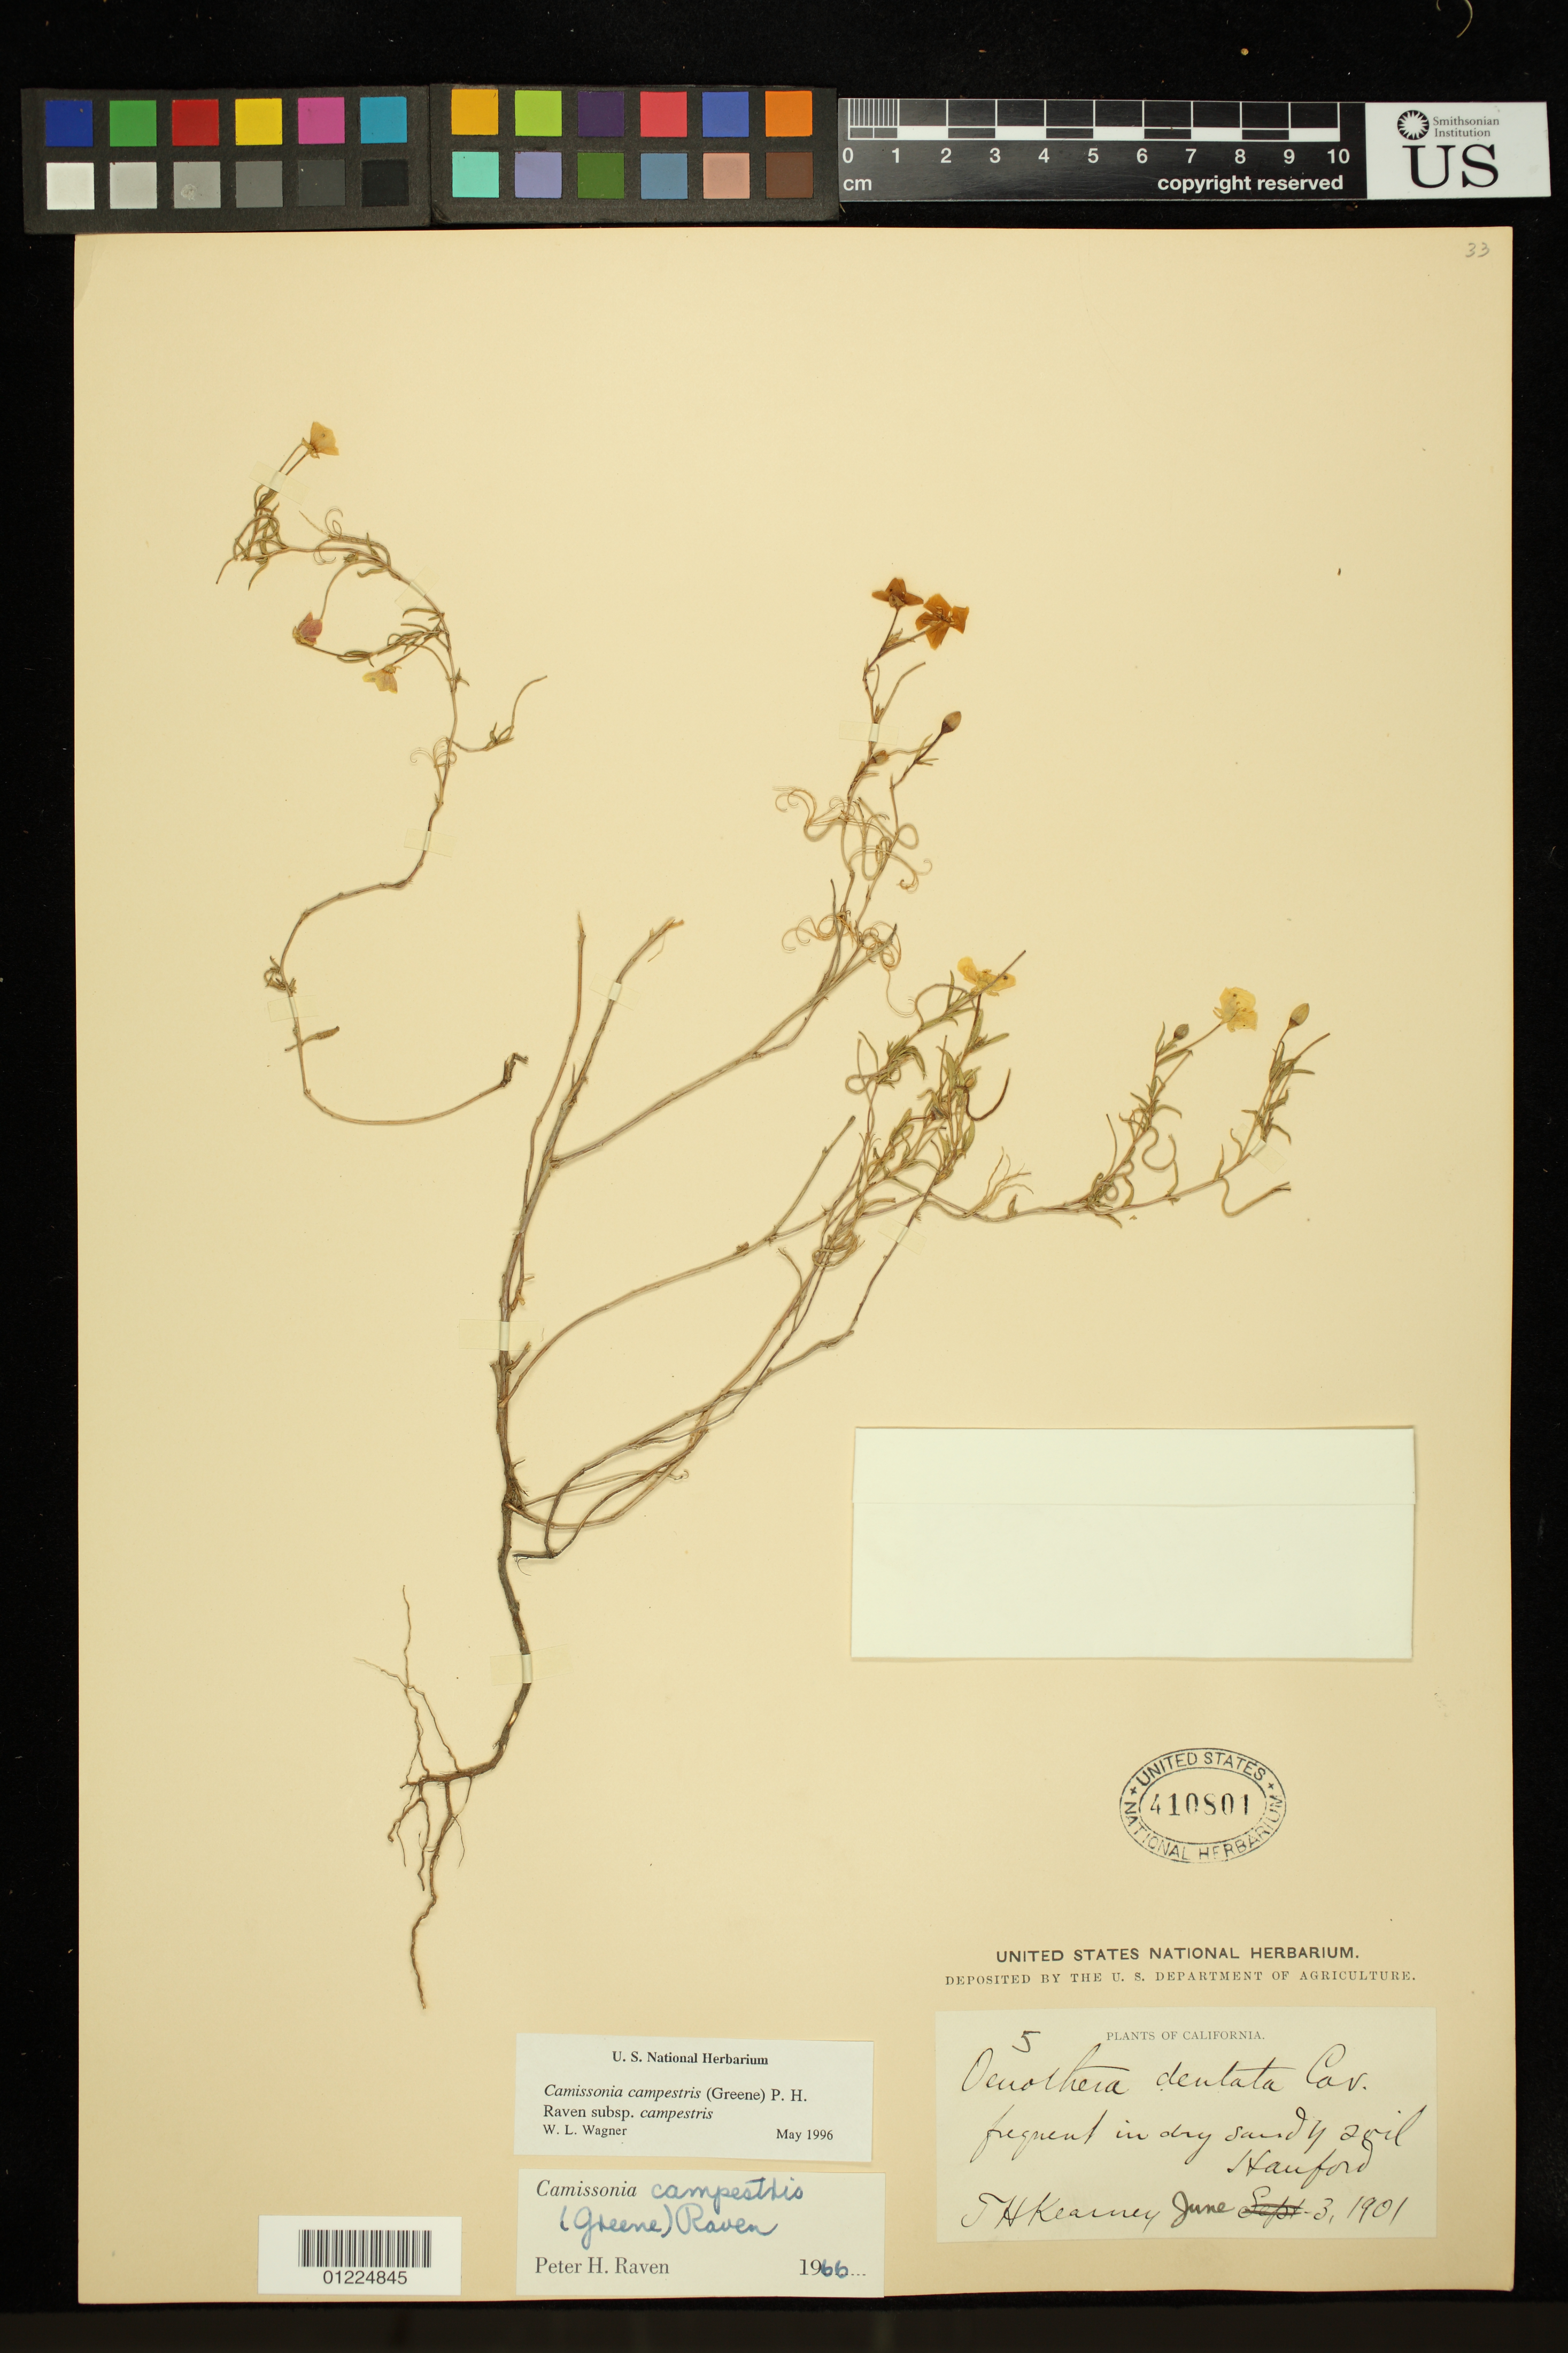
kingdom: Plantae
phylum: Tracheophyta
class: Magnoliopsida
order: Myrtales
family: Onagraceae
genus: Camissonia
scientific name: Camissonia campestris subsp. campestris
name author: (Greene) P.H. Raven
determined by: Wagner, W. L., (BOT), Smithsonian Institution - National Museum of Natural History (UNITED STATES)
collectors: T. H. Kearney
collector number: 5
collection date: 1901-06-03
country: United States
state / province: California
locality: Hanford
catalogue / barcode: US 410801